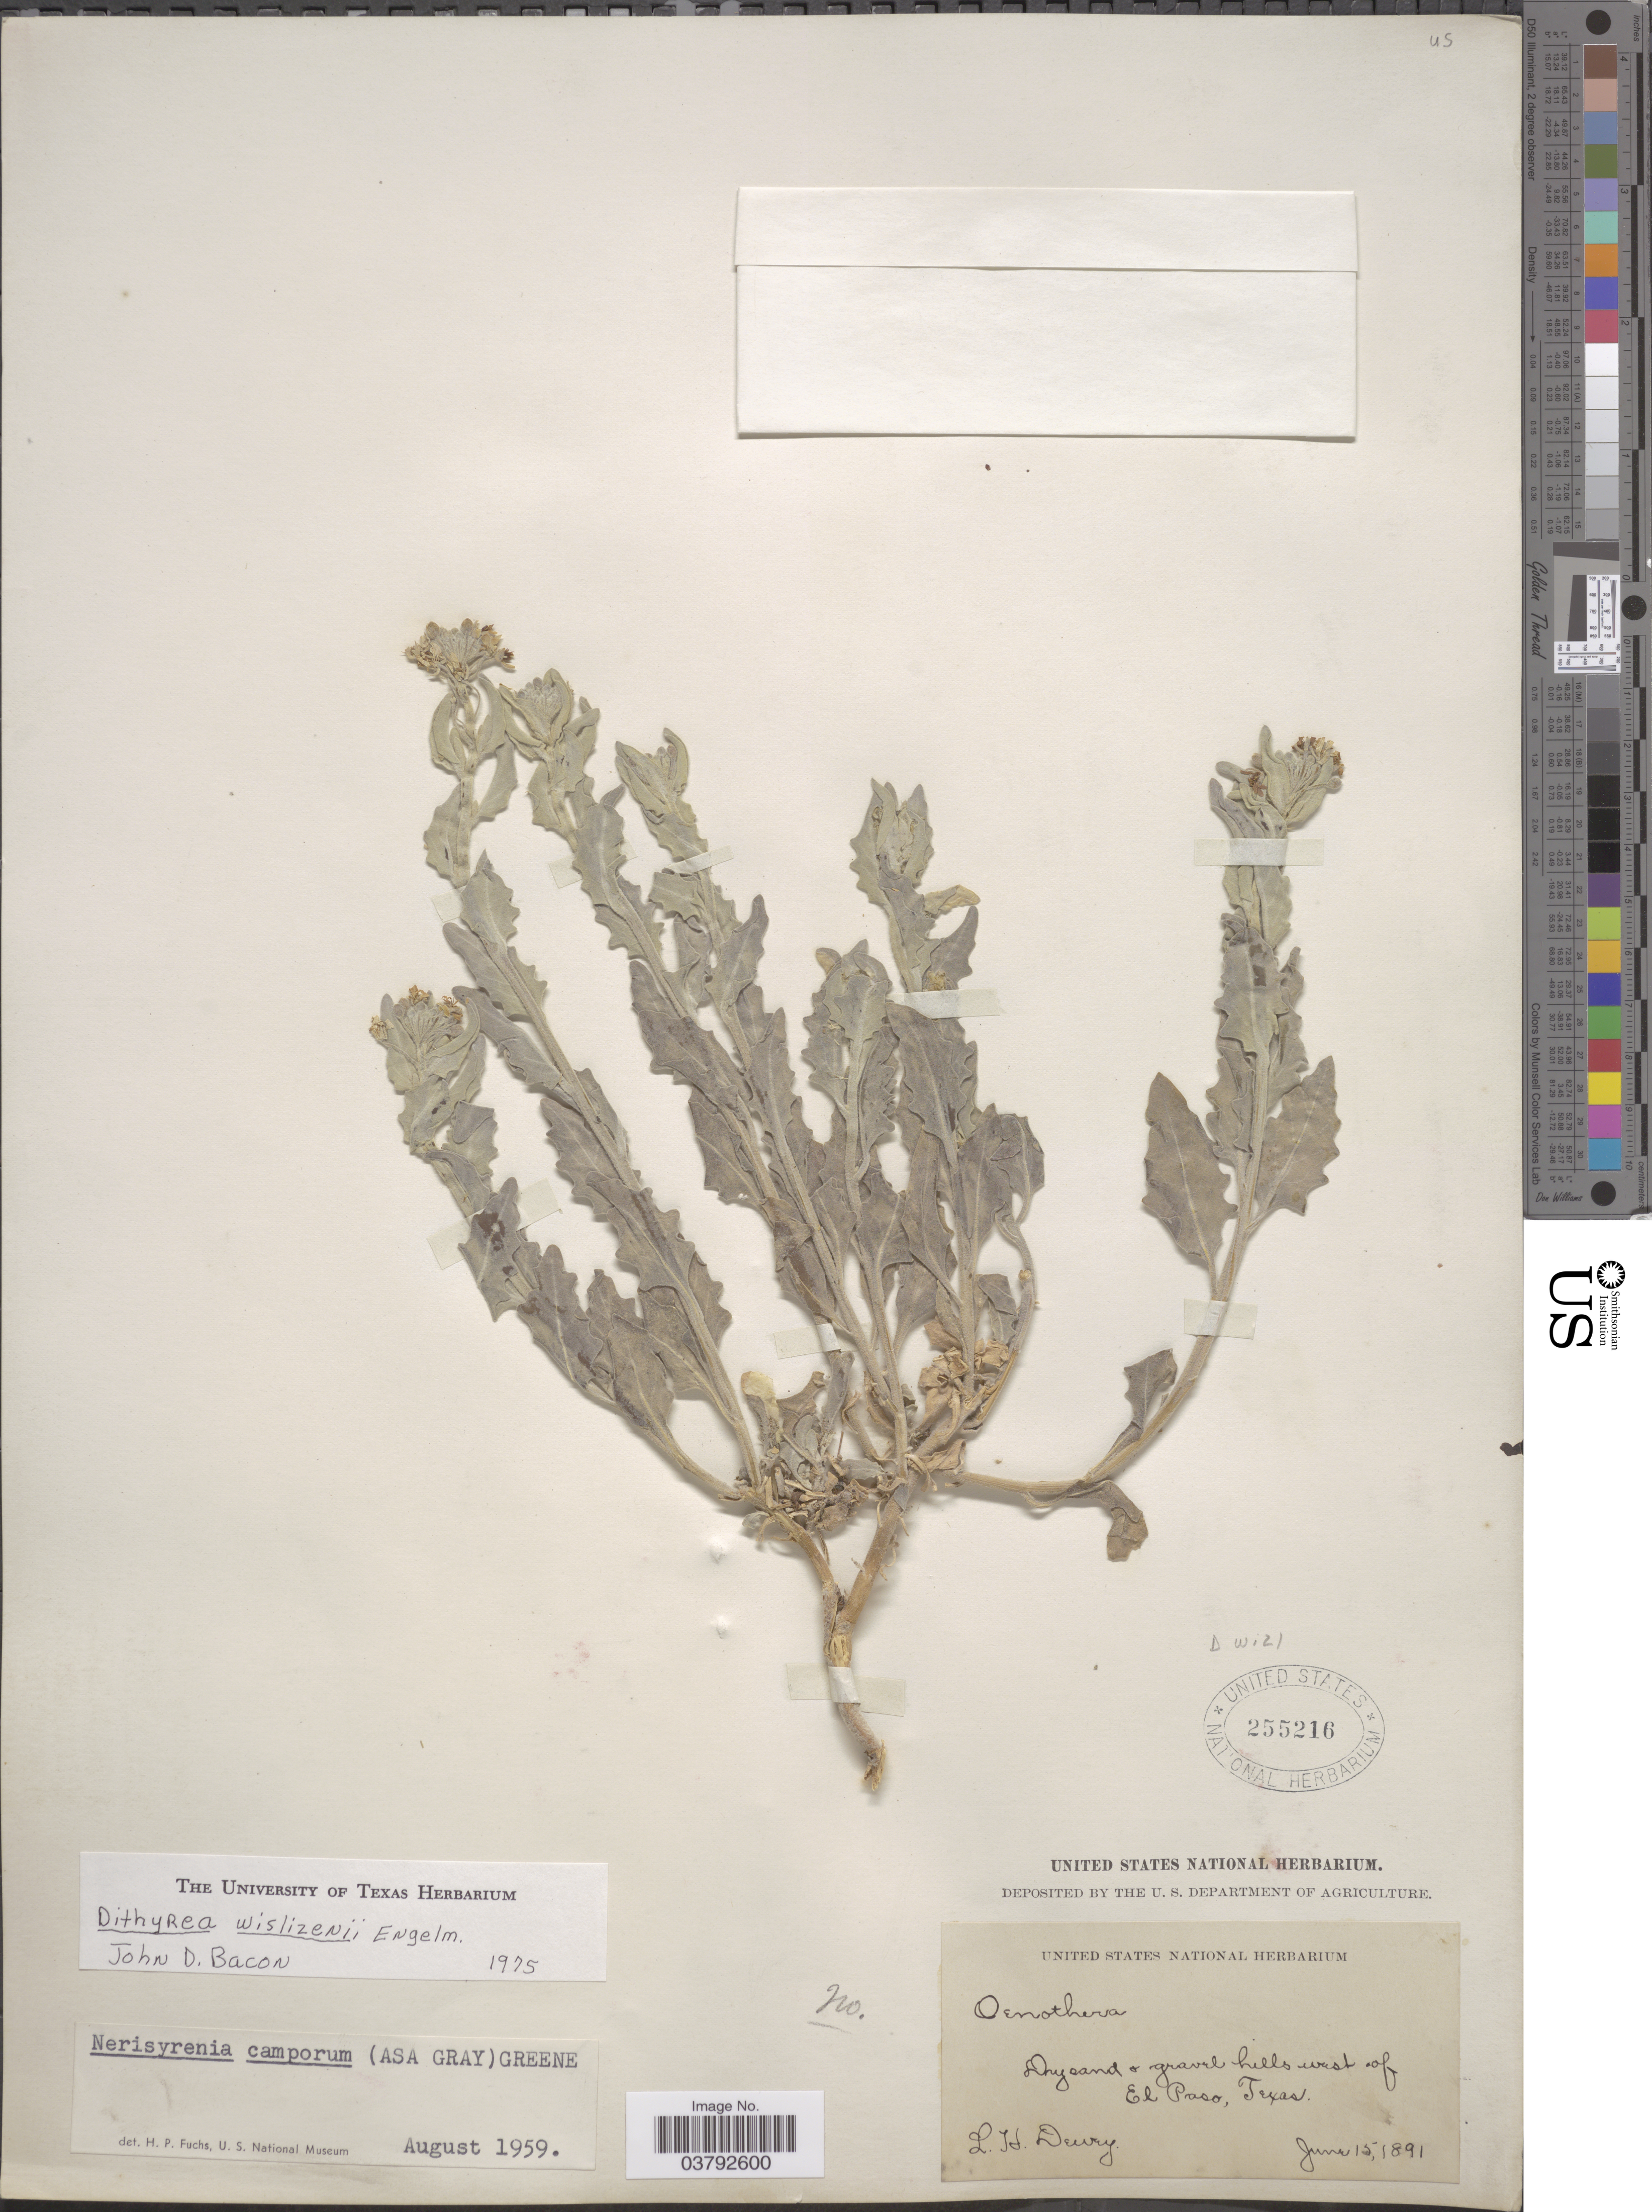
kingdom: Plantae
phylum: Tracheophyta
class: Magnoliopsida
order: Brassicales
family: Brassicaceae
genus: Dithyrea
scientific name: Dithyrea wislizeni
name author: Engelm.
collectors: L. H. Dewey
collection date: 1891-06-15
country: United States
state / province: Texas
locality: West of El Paso.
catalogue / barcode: US 255216